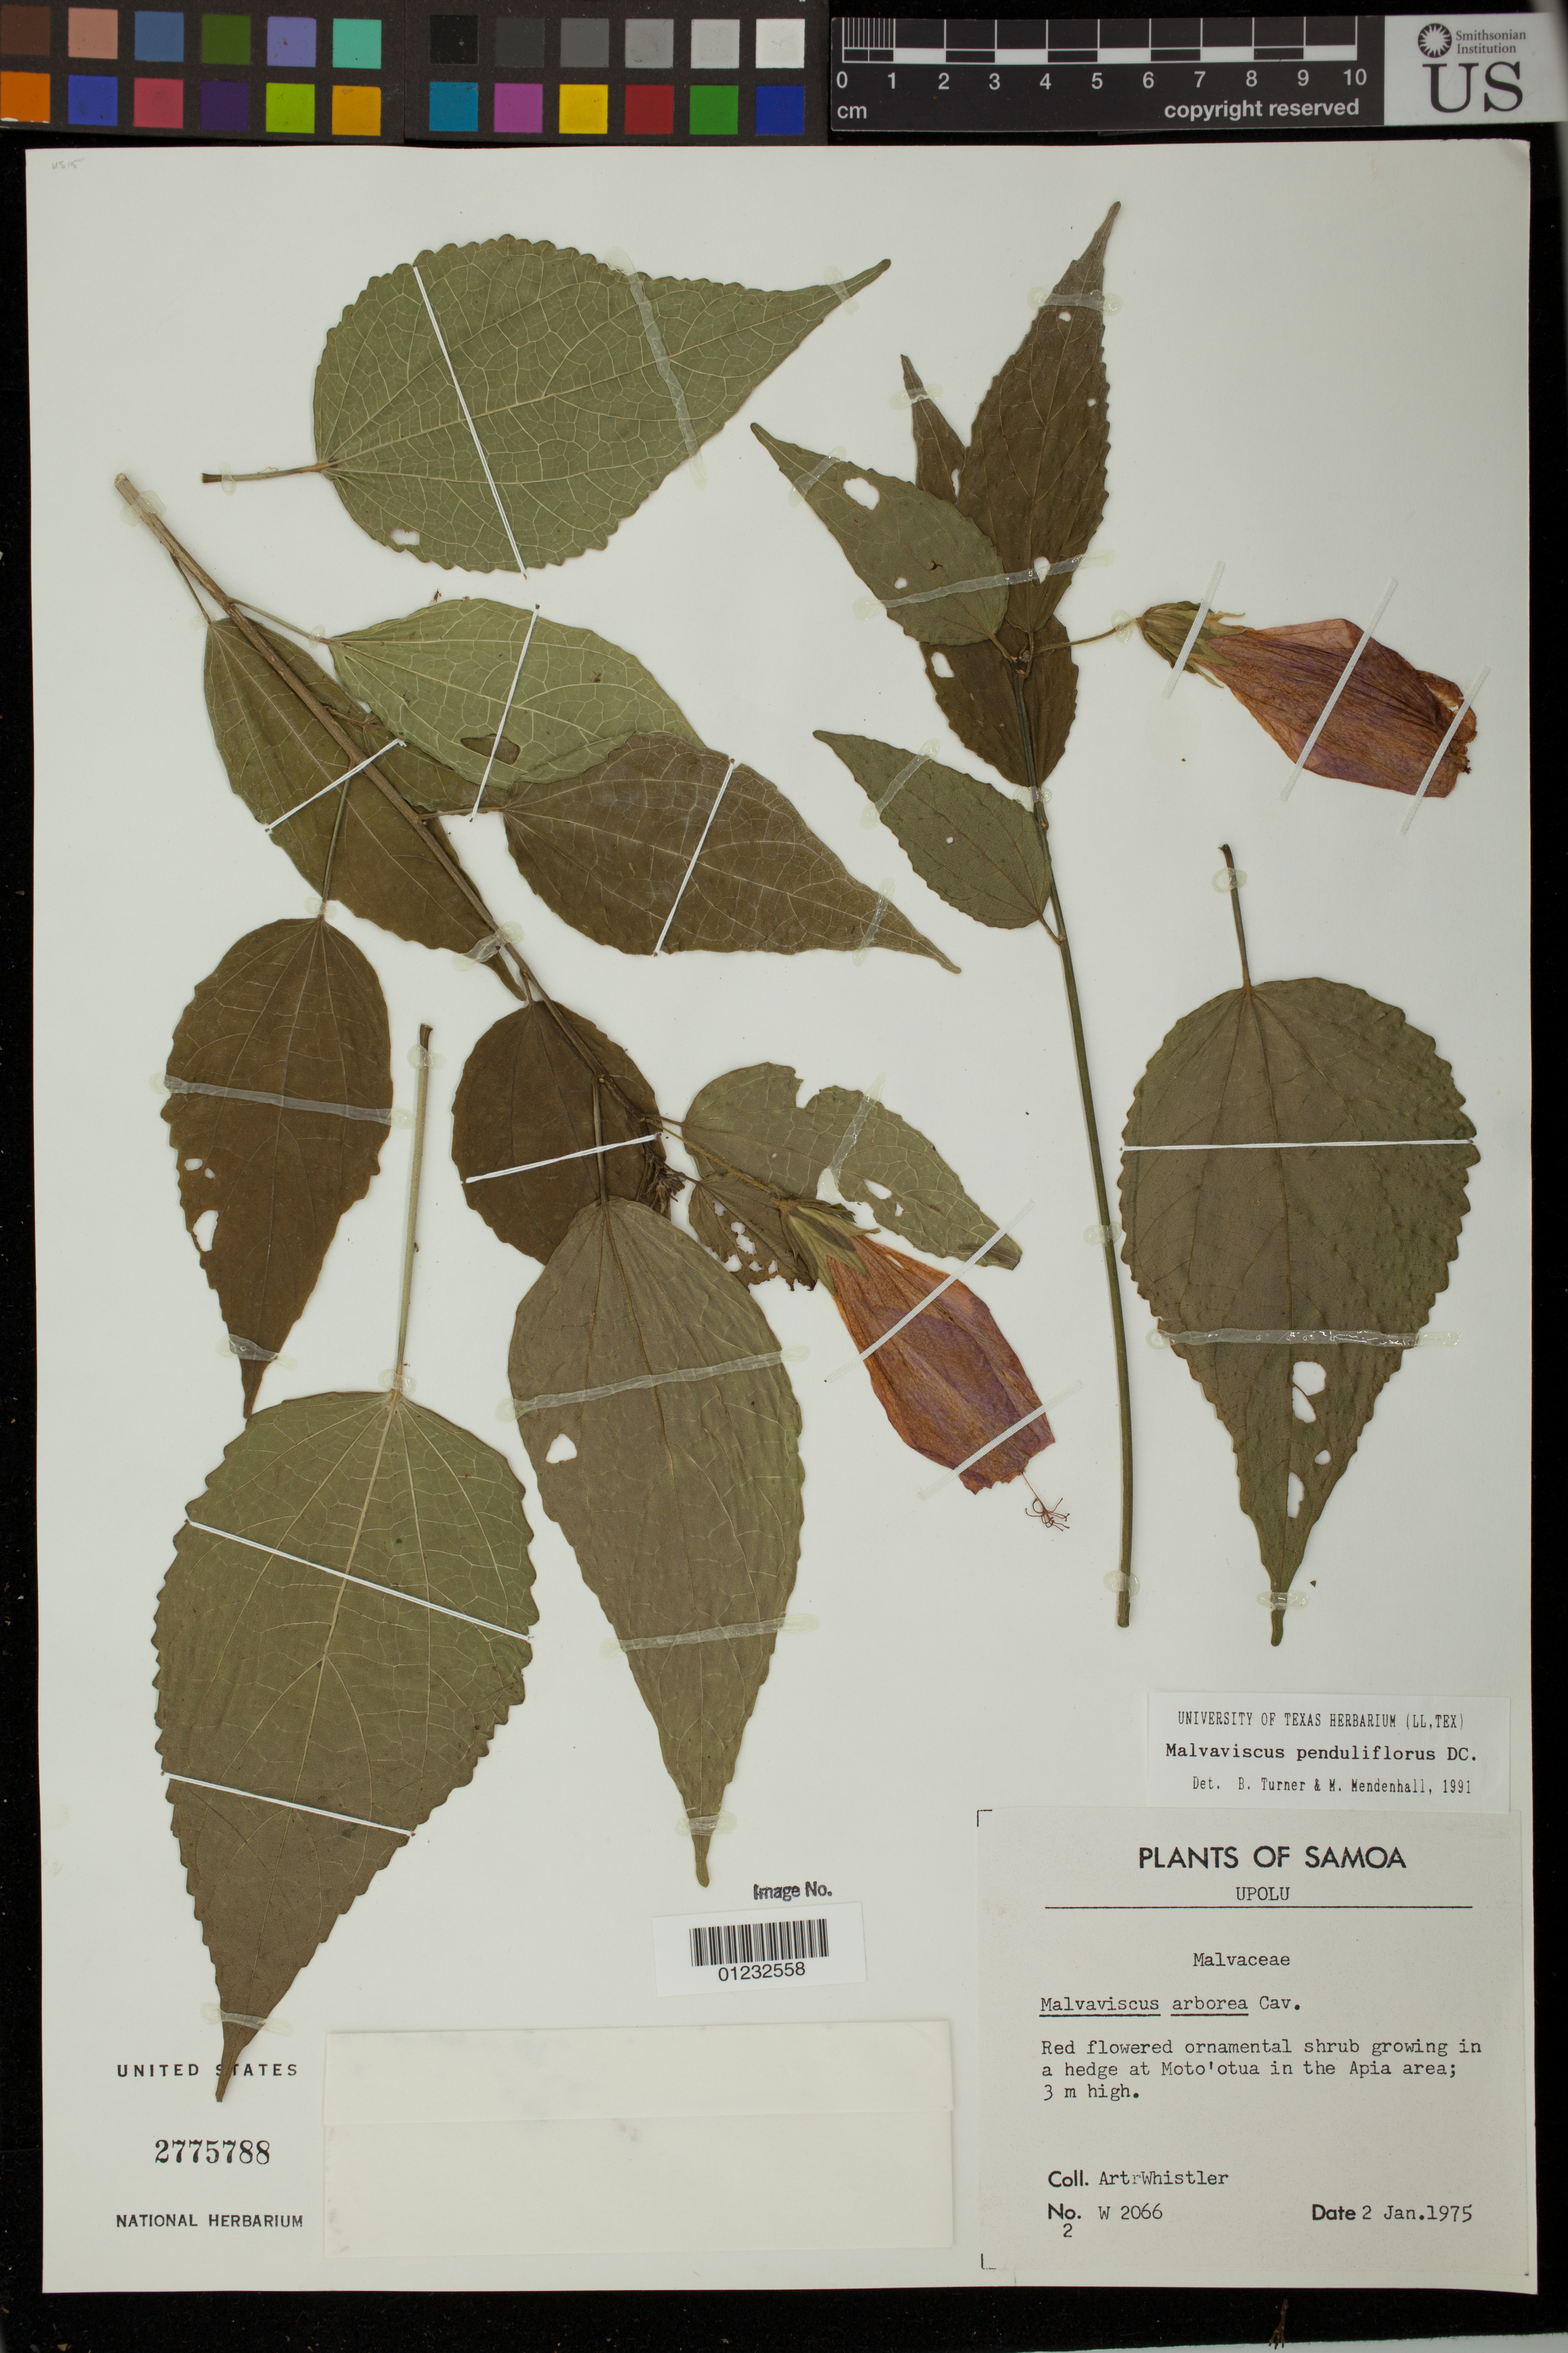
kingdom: Plantae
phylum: Tracheophyta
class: Magnoliopsida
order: Malvales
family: Malvaceae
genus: Malvaviscus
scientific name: Malvaviscus penduliflorus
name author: DC.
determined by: Turner, B.; Mendenhall, M.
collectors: A. Whistler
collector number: W 2066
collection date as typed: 02 Jan 1975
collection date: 1975-01-02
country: Samoa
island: Upolu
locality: Matautu in the apia area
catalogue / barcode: US 2775788